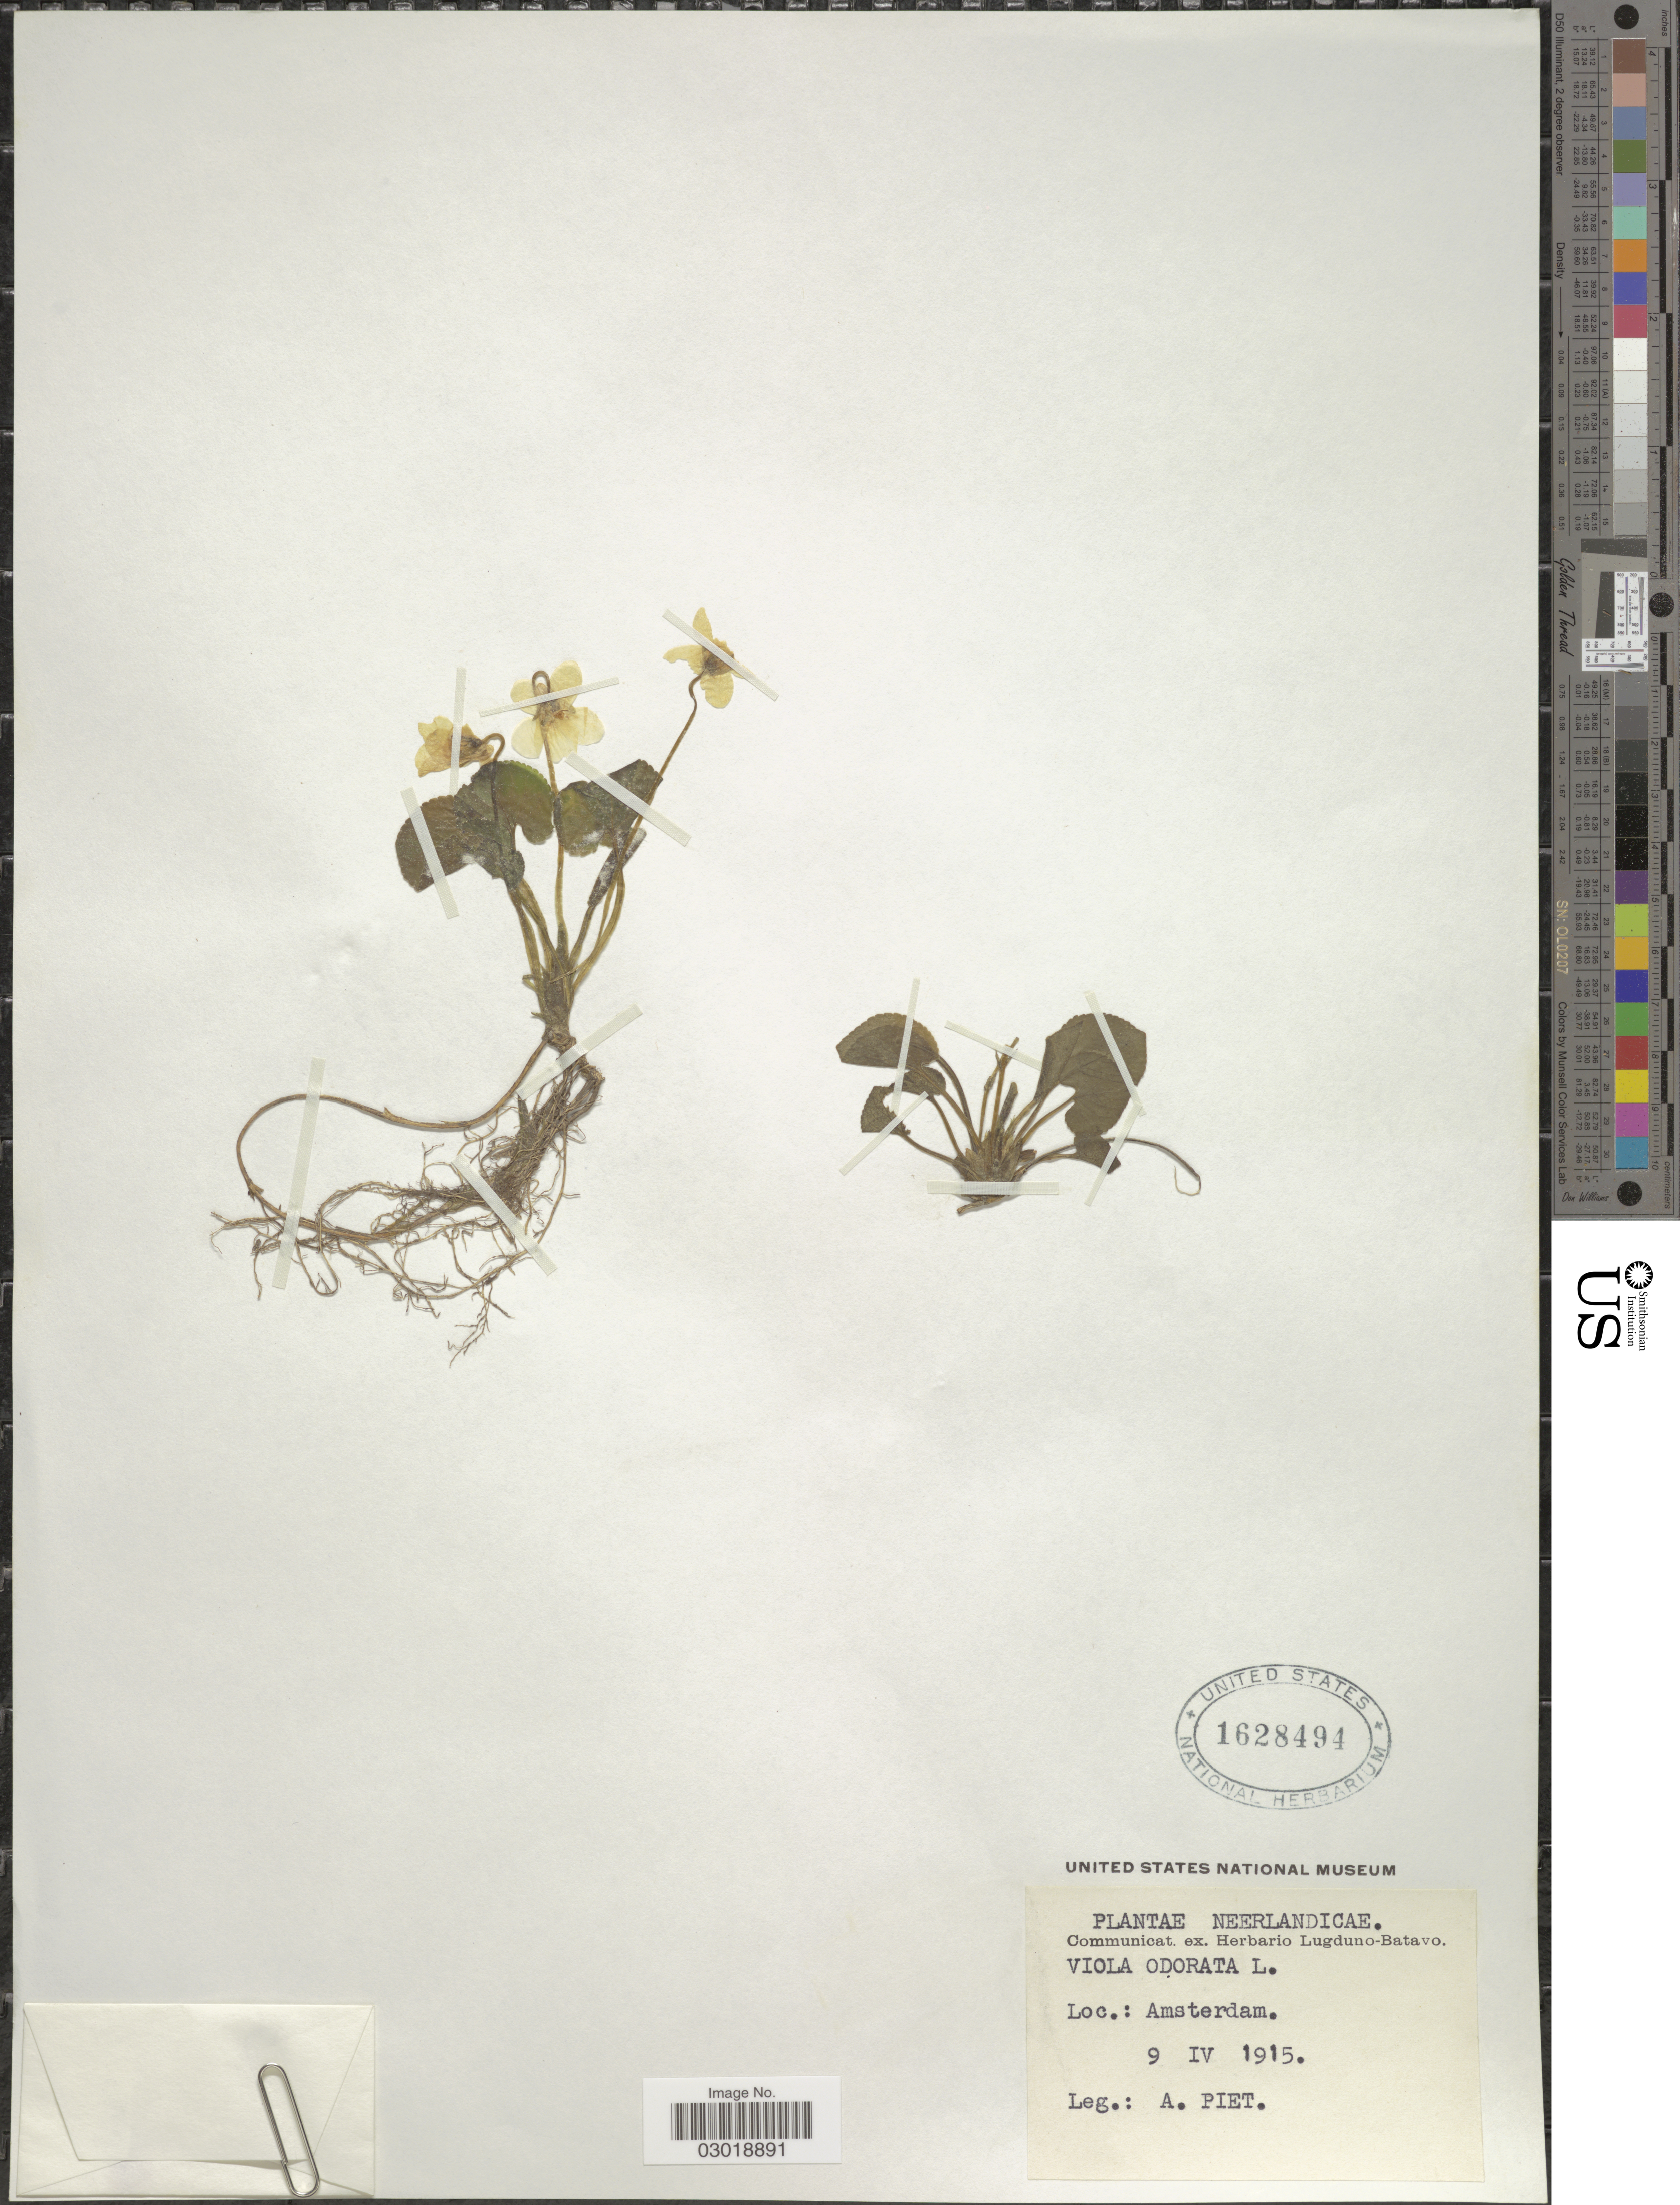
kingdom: Plantae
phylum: Tracheophyta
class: Magnoliopsida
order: Malpighiales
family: Violaceae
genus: Viola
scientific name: Viola odorata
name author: L.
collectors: A. Piet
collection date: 1915-04-09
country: Netherlands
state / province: Noord Holland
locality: Neerlandicae. Amsterdam.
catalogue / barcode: US 1628494